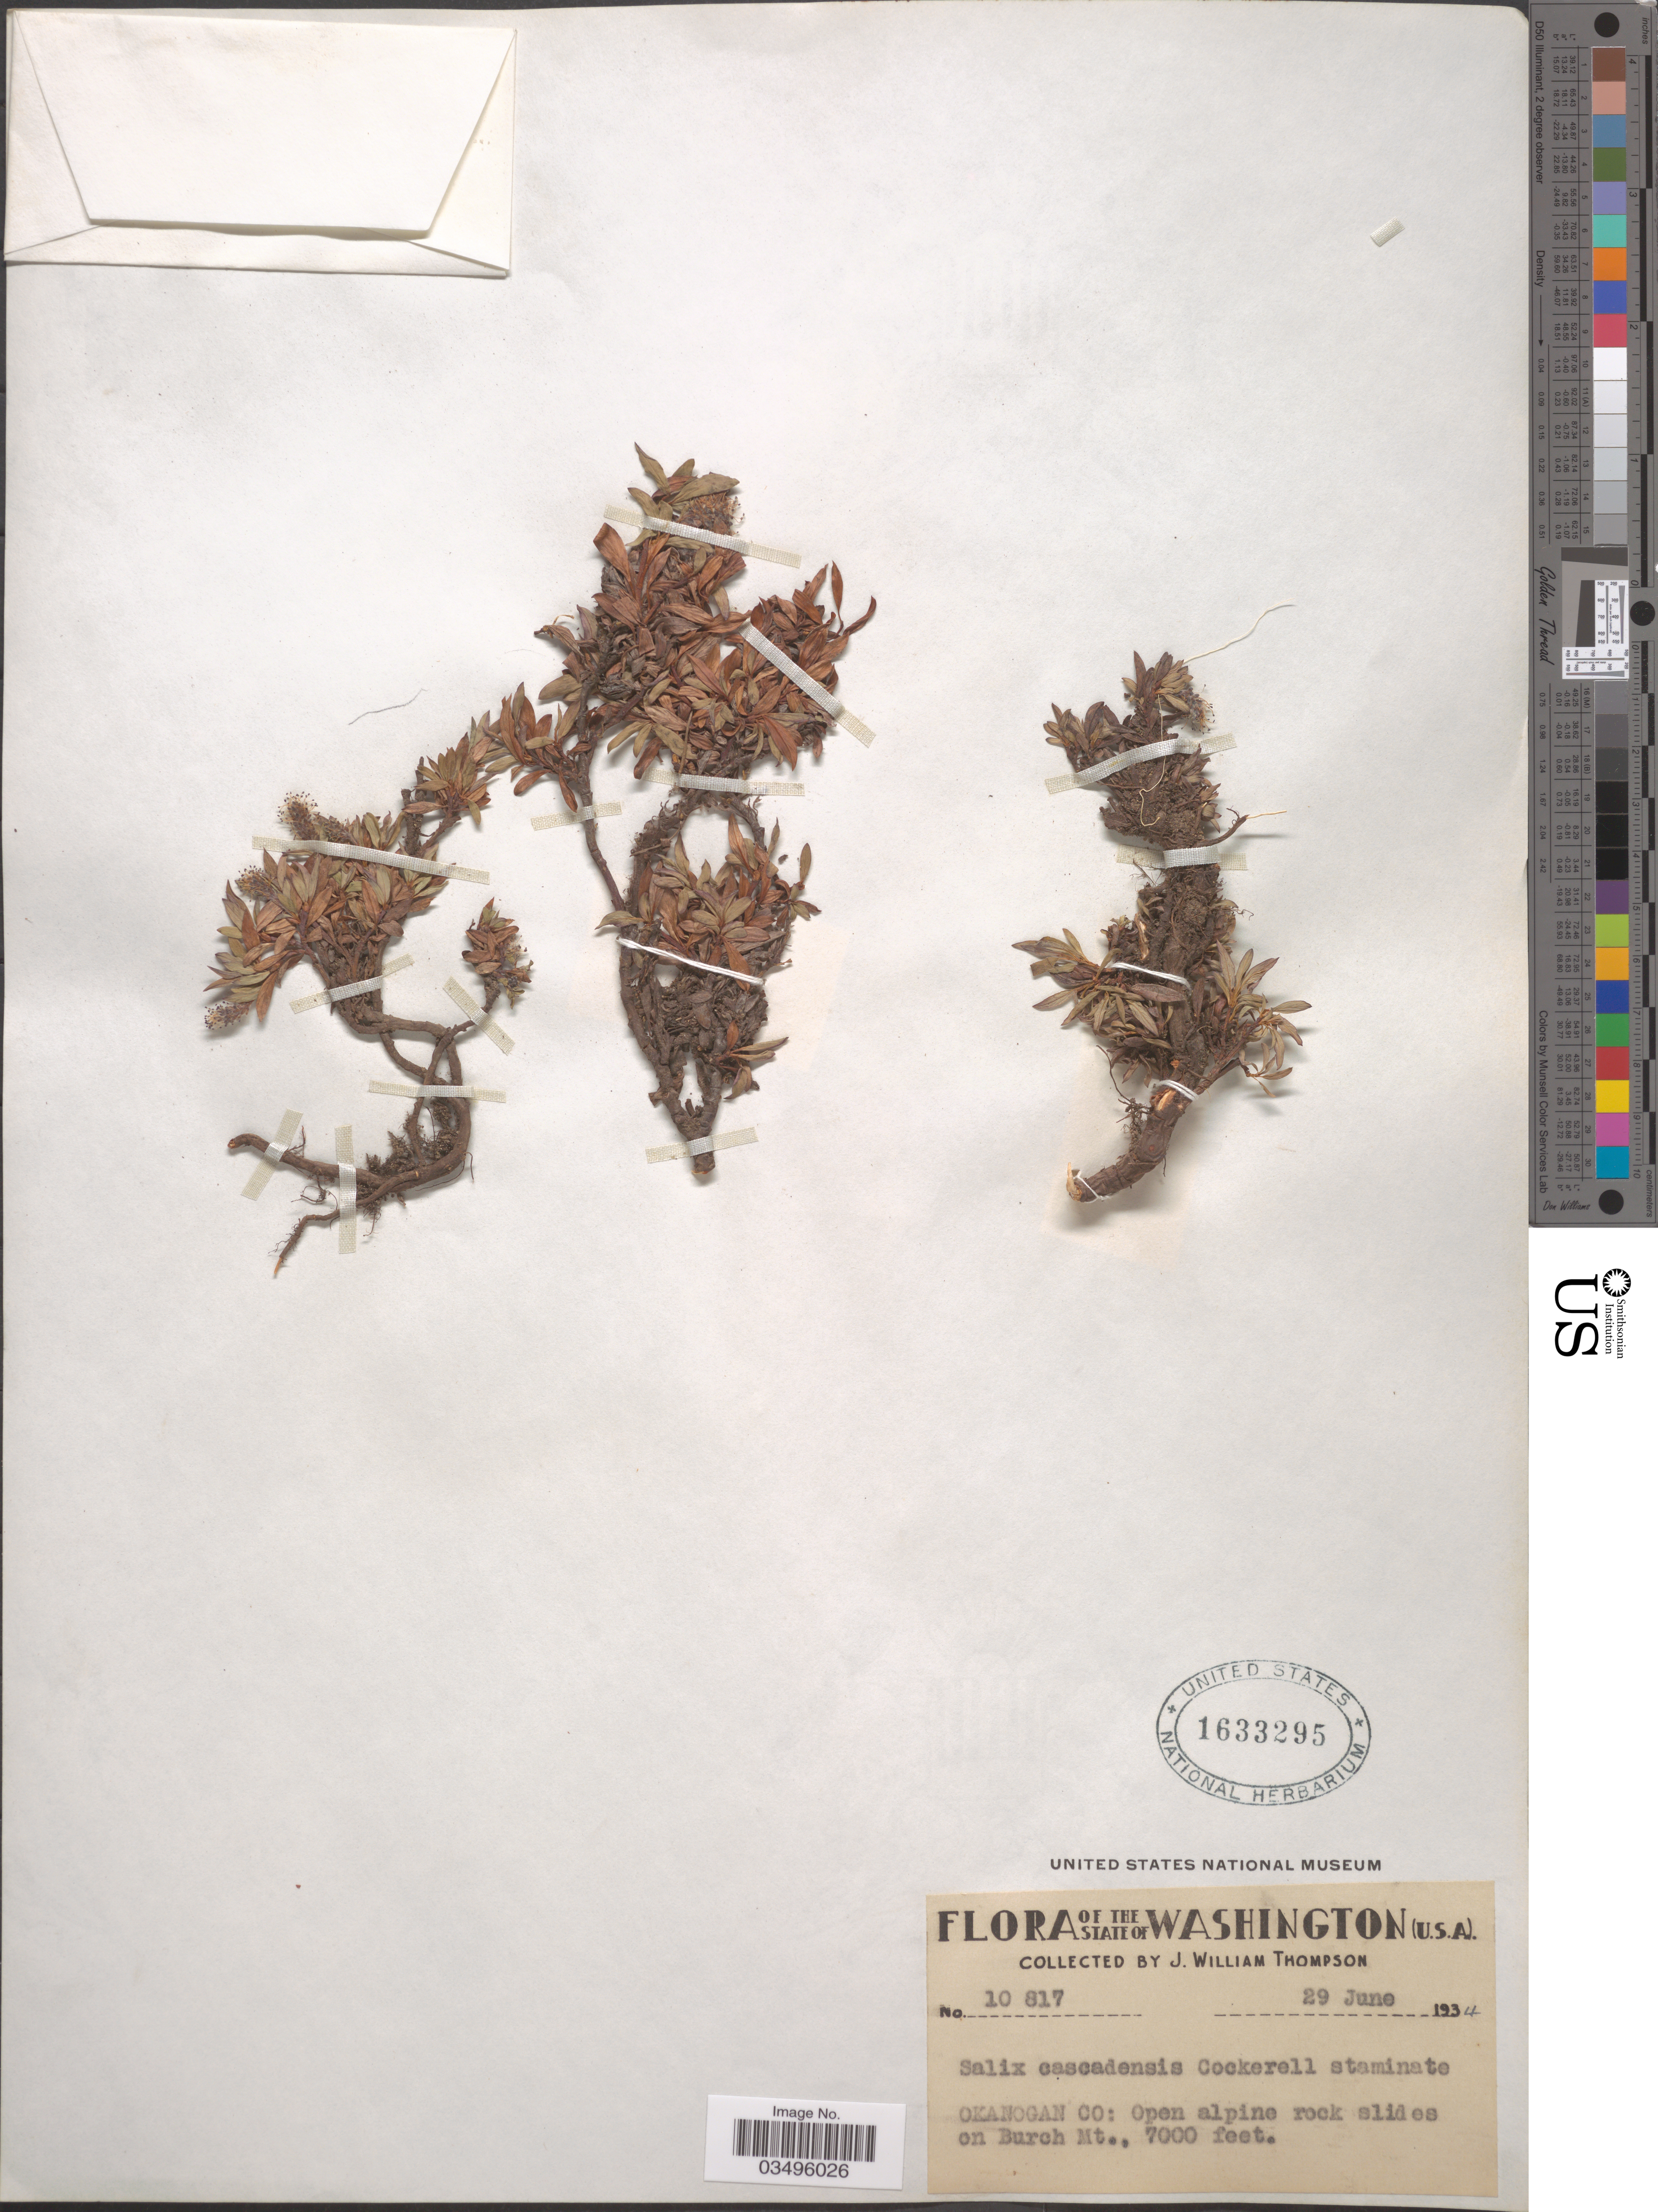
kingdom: Plantae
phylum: Tracheophyta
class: Magnoliopsida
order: Malpighiales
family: Salicaceae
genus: Salix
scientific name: Salix cascadensis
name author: Cockerell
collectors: J. W. Thompson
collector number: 10817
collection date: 1934-06-29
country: United States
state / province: Washington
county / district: Okanogan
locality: Okanogan Co: Open alpine rock slides on Burch Mt.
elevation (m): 2134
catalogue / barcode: US 1633295